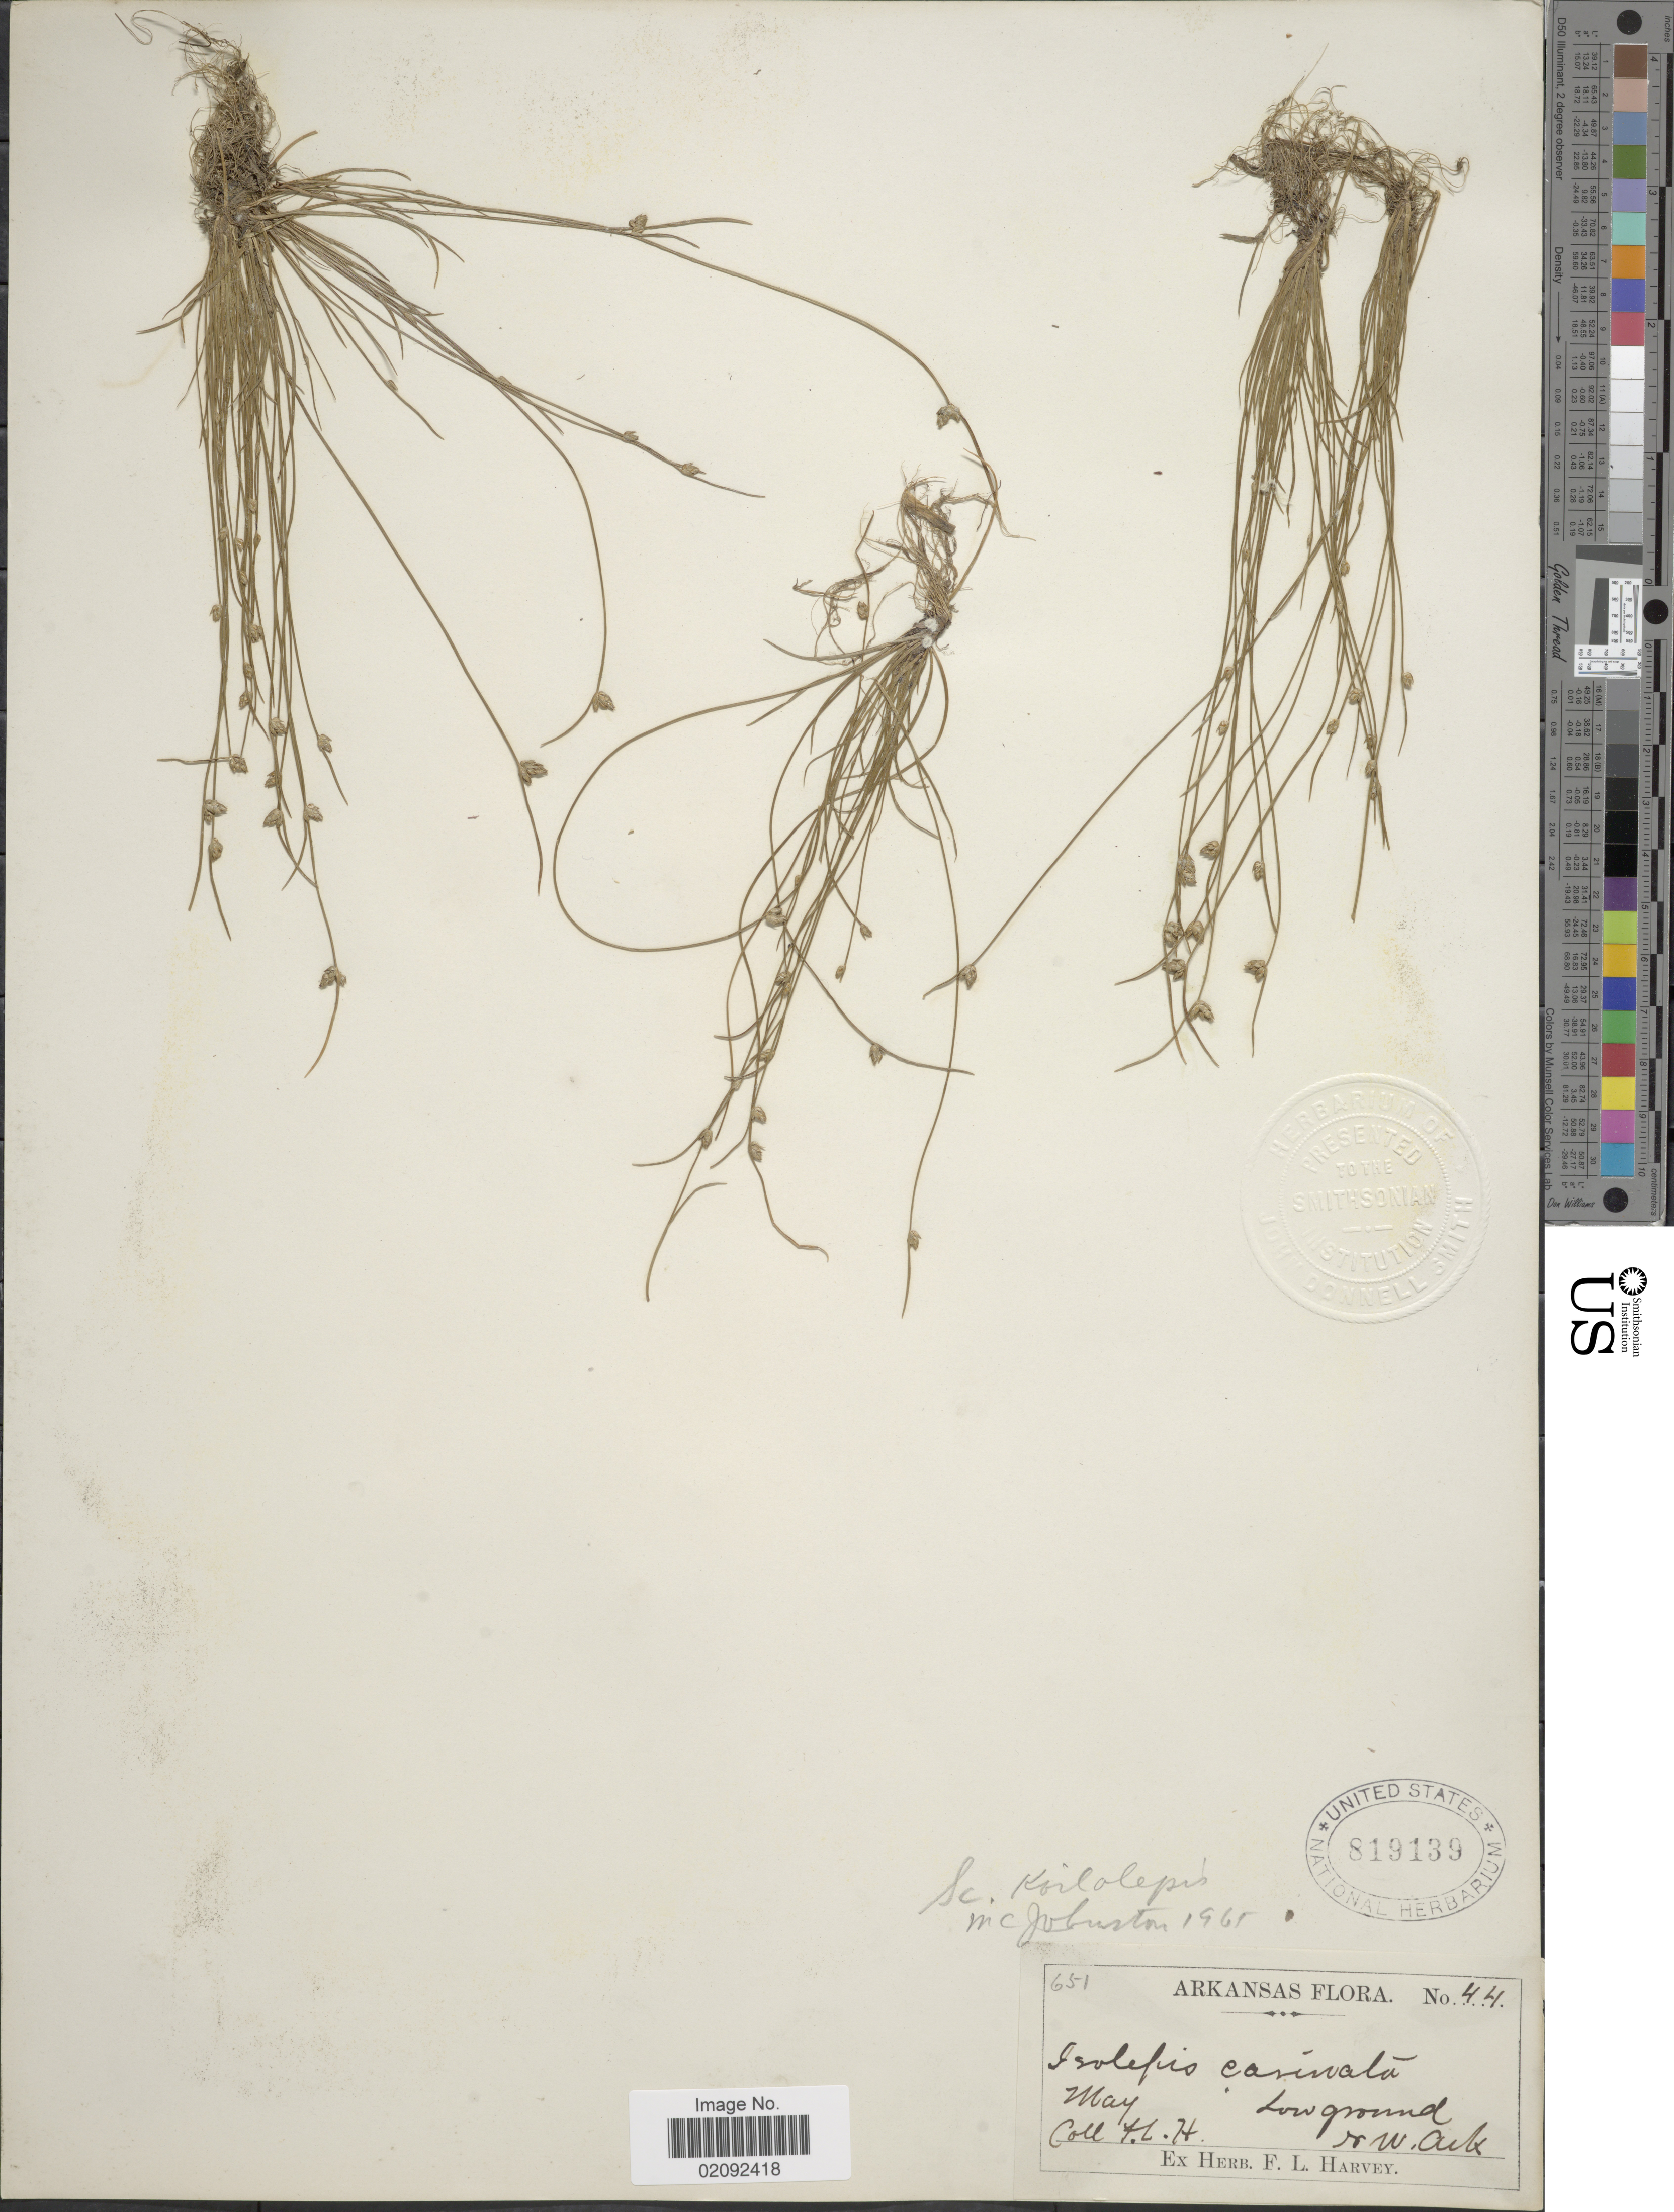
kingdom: Plantae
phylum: Tracheophyta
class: Liliopsida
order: Poales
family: Cyperaceae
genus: Isolepis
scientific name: Isolepis carinata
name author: Hook. & Arn. ex Torr.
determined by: Strong, M. T., (US), Smithsonian Institution - National Museum of Natural History (UNITED STATES)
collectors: F. L. Harvey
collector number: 44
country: United States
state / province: Arkansas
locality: Low ground, N.W. Ark.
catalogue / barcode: US 819139